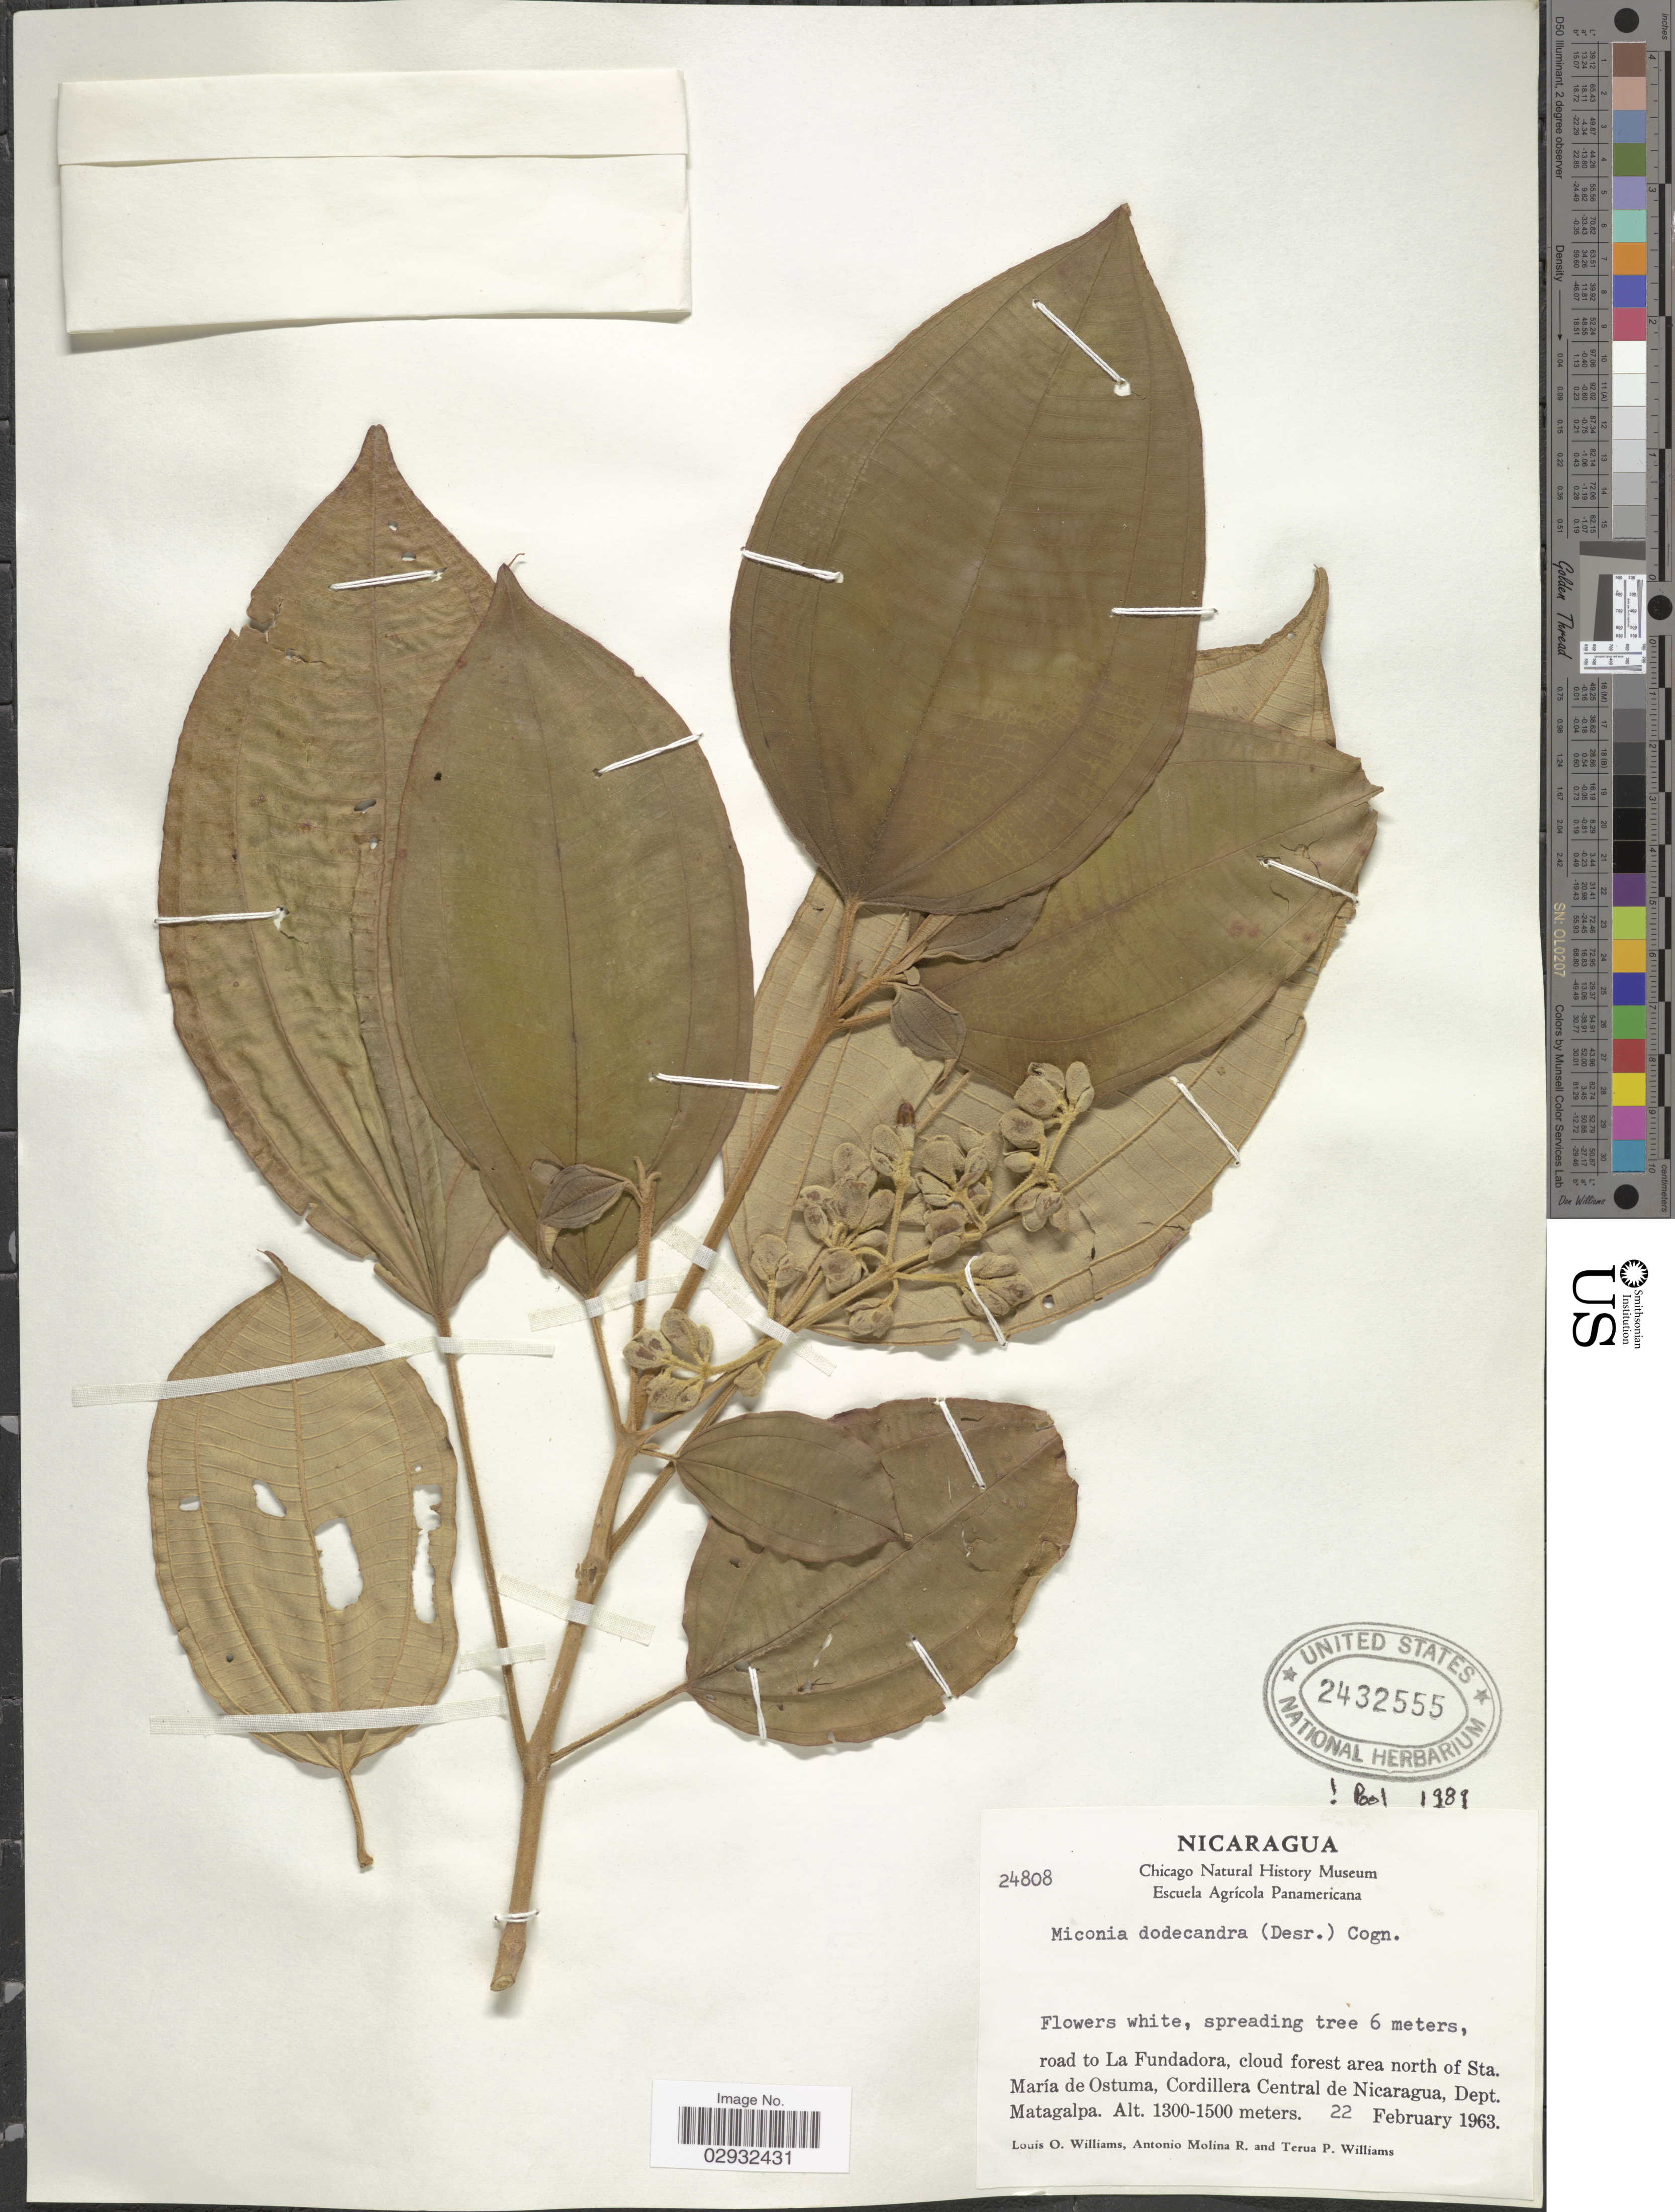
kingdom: Plantae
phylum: Tracheophyta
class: Magnoliopsida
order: Myrtales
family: Melastomataceae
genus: Miconia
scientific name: Miconia dodecandra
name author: Cogn.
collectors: L. O. Williams, A. Molina R. & T. Williams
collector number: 24808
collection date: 1963-02-22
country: Nicaragua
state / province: Matagalpa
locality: Road to La Fundadora, cloud forest area north of Sta. María de Ostuma, Cordillera Central de Nicaragua, Dept. Matagalpa.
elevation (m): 1300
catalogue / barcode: US 2432555